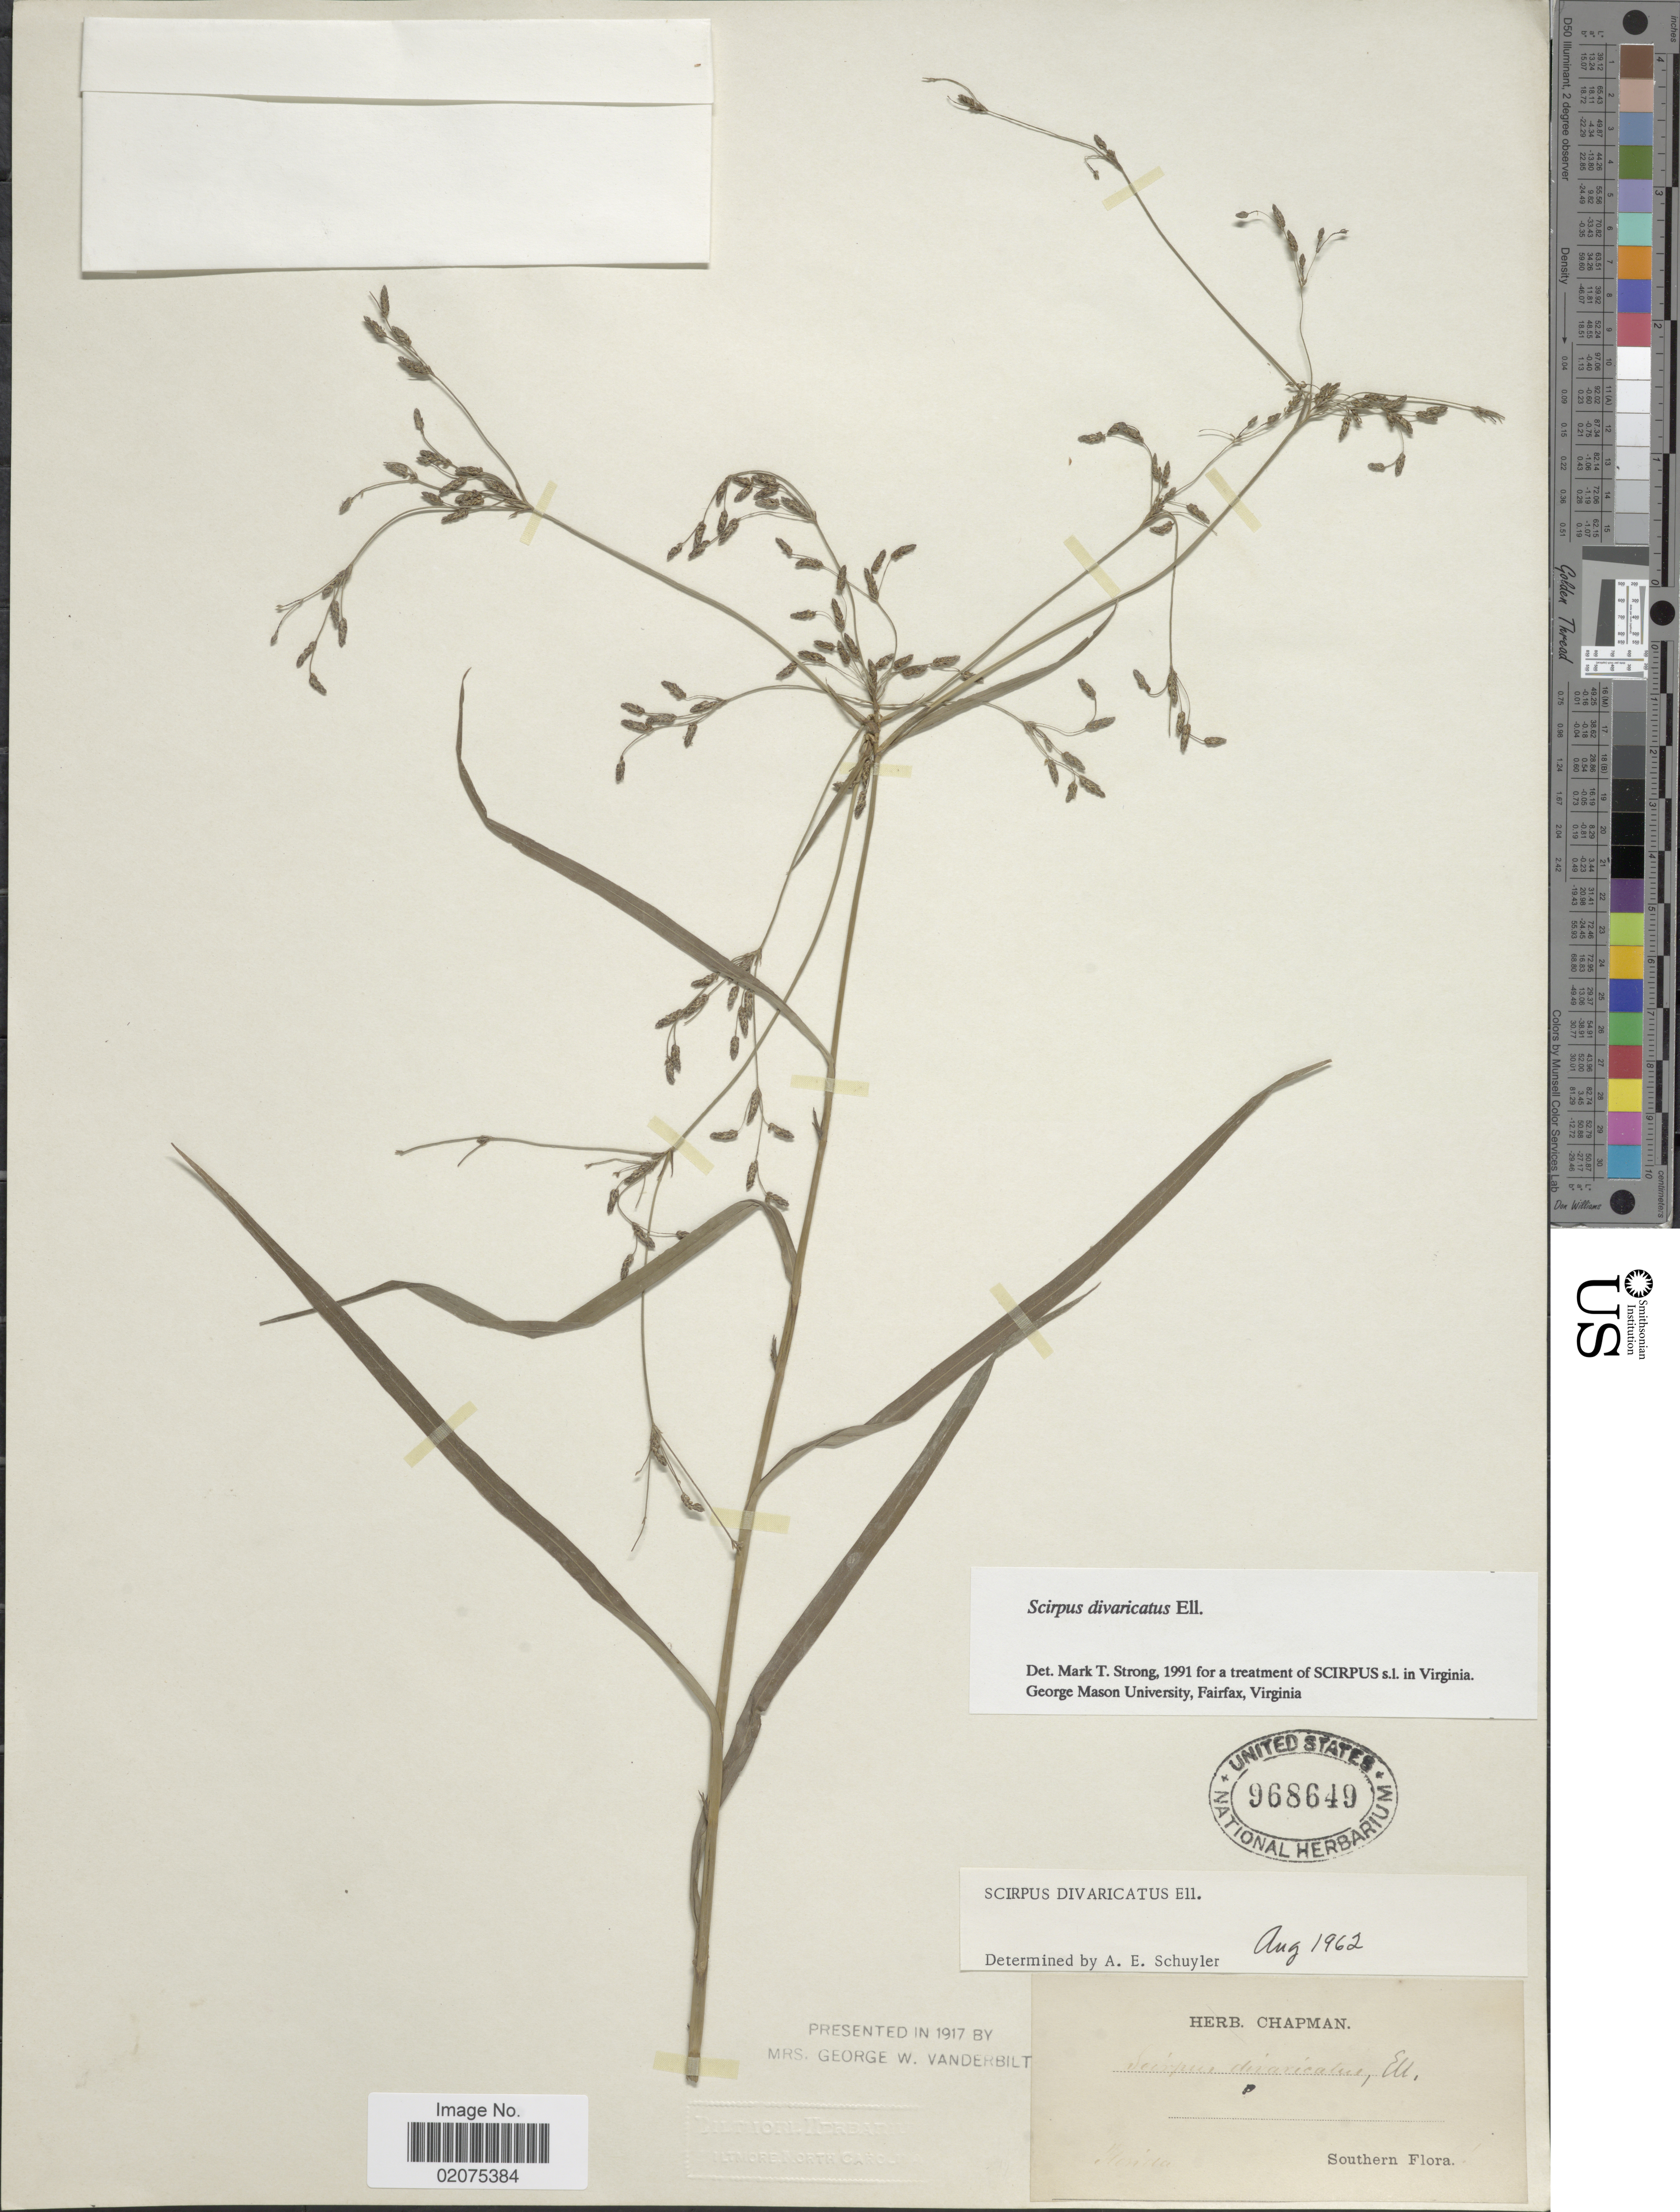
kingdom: Plantae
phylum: Tracheophyta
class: Liliopsida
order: Poales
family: Cyperaceae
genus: Scirpus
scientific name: Scirpus divaricatus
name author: Elliott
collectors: ex herb. Chapman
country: United States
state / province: Florida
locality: Florida, Southern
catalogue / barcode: US 968649